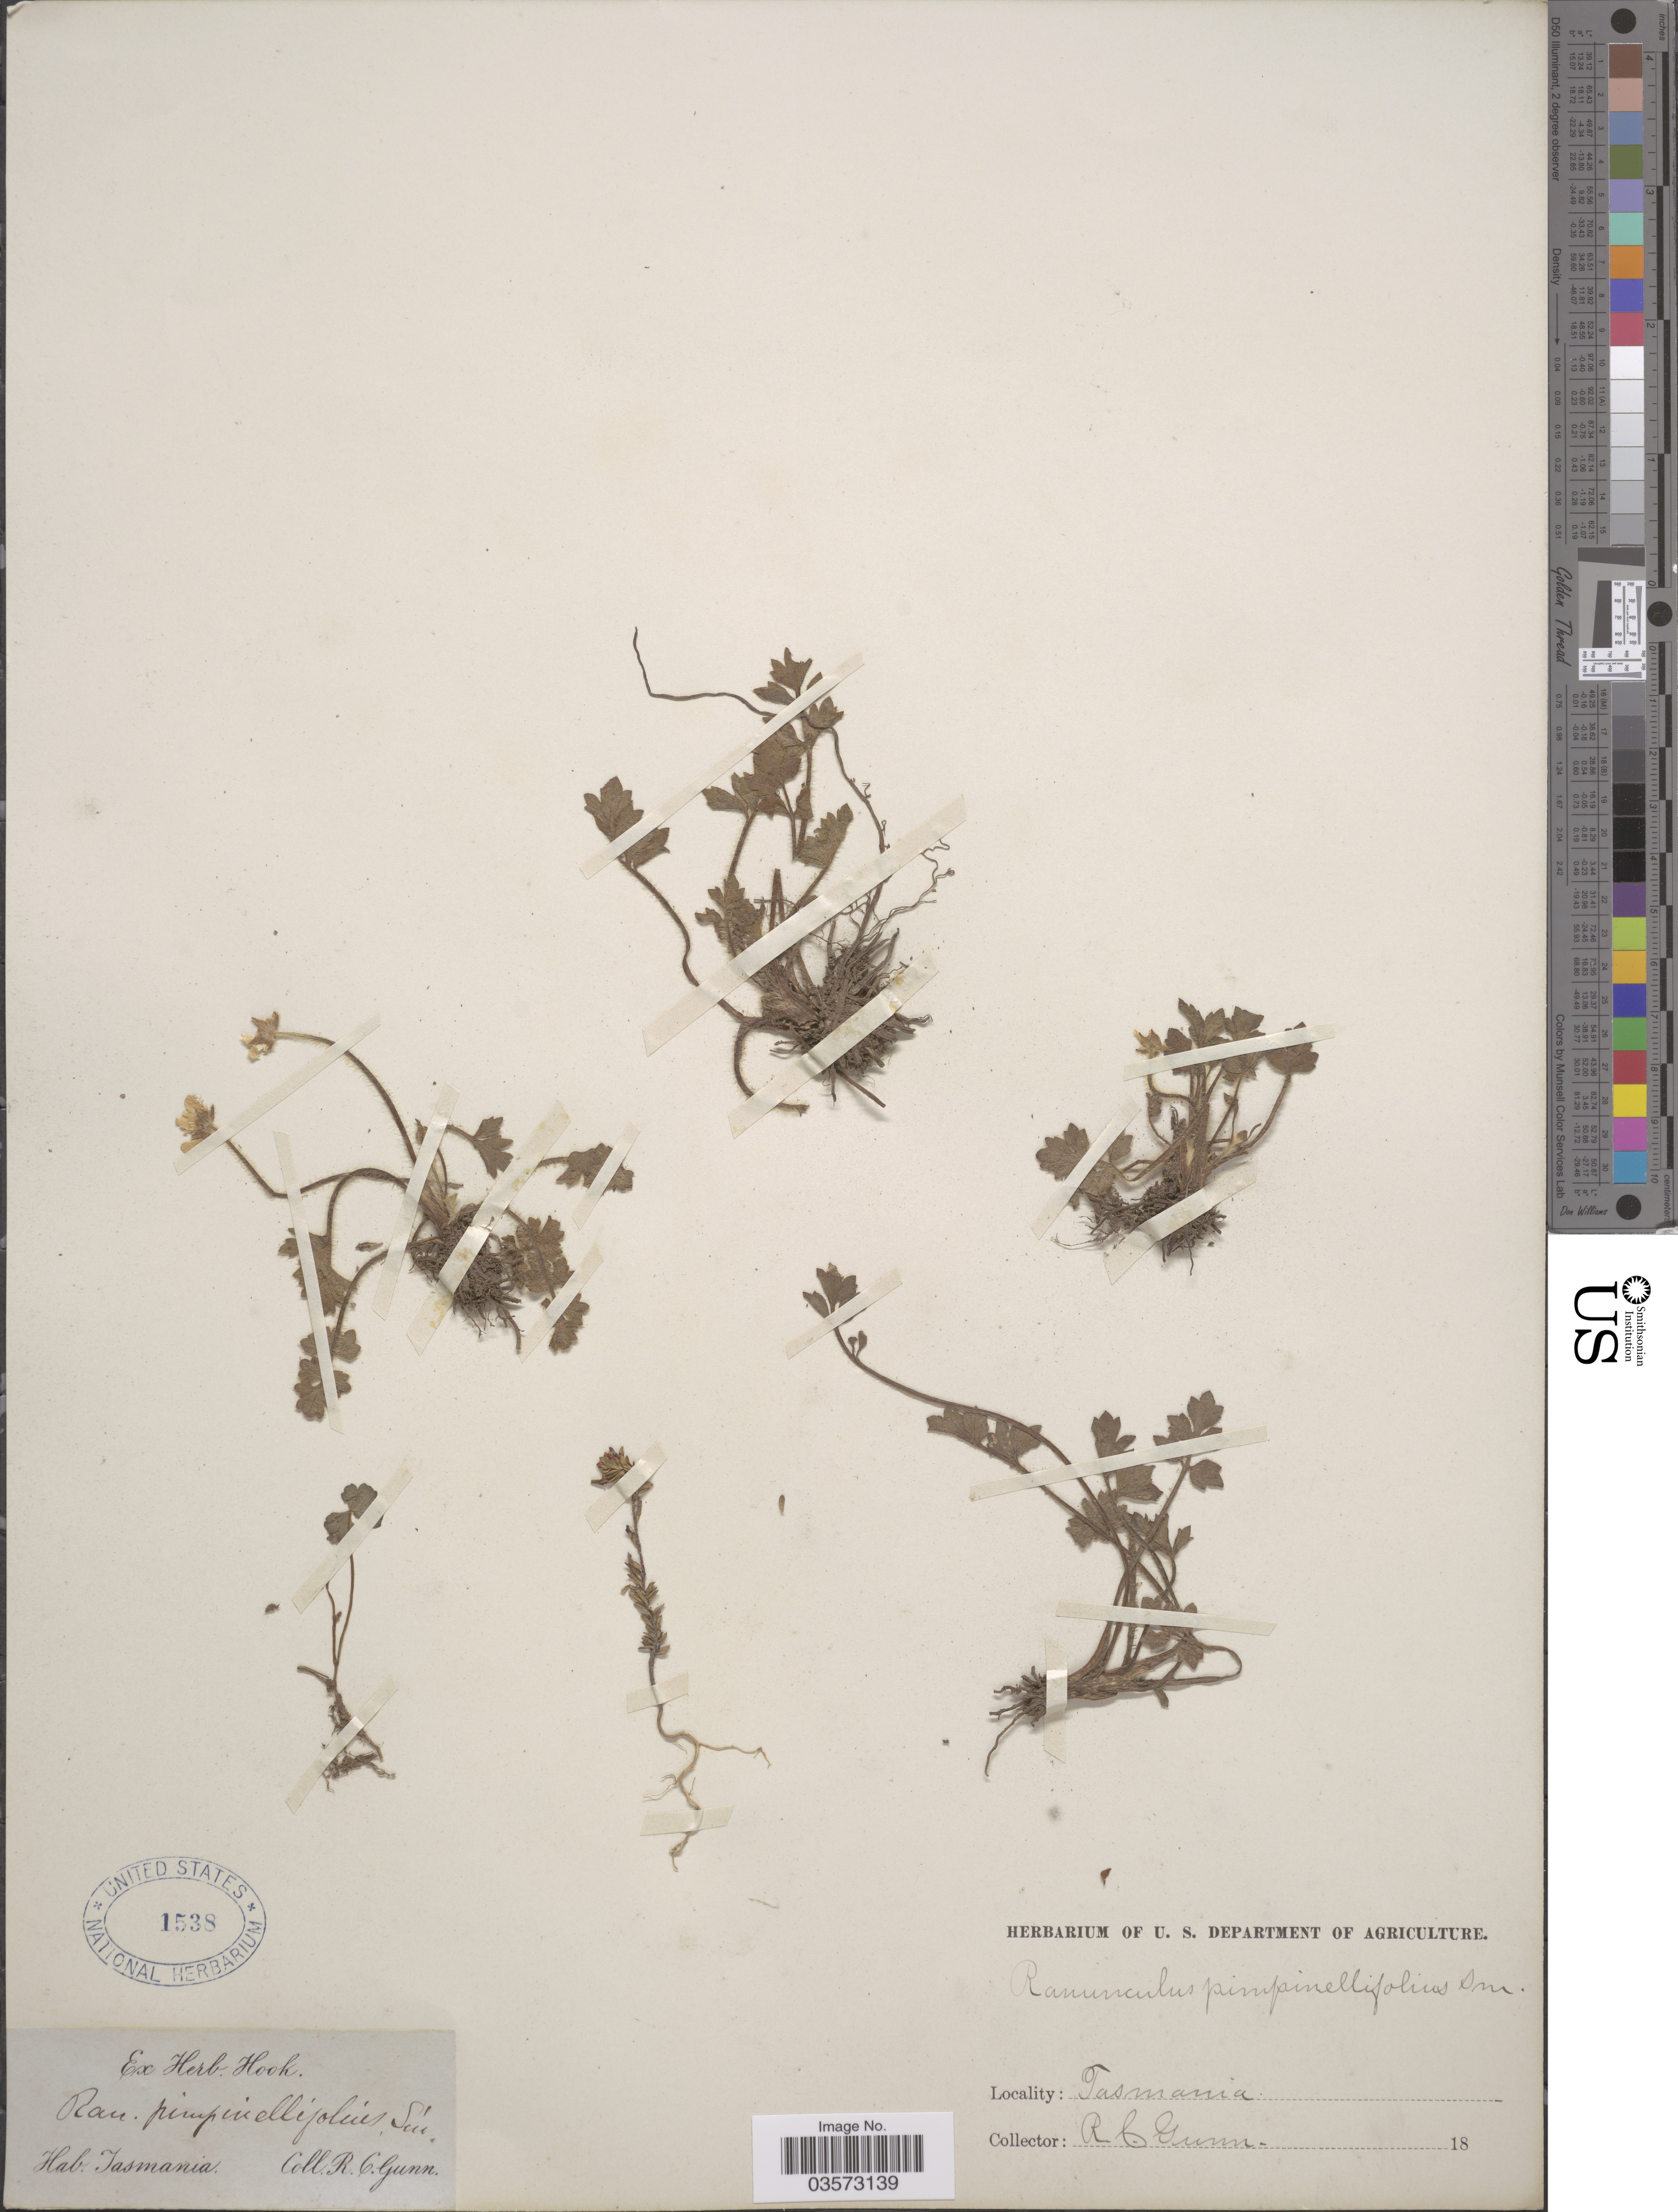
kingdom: Plantae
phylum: Tracheophyta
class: Magnoliopsida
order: Ranunculales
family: Ranunculaceae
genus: Ranunculus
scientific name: Ranunculus pimpinellifolius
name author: Hook.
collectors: R. Gunn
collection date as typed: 18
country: Australia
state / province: Tasmania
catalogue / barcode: US 1538